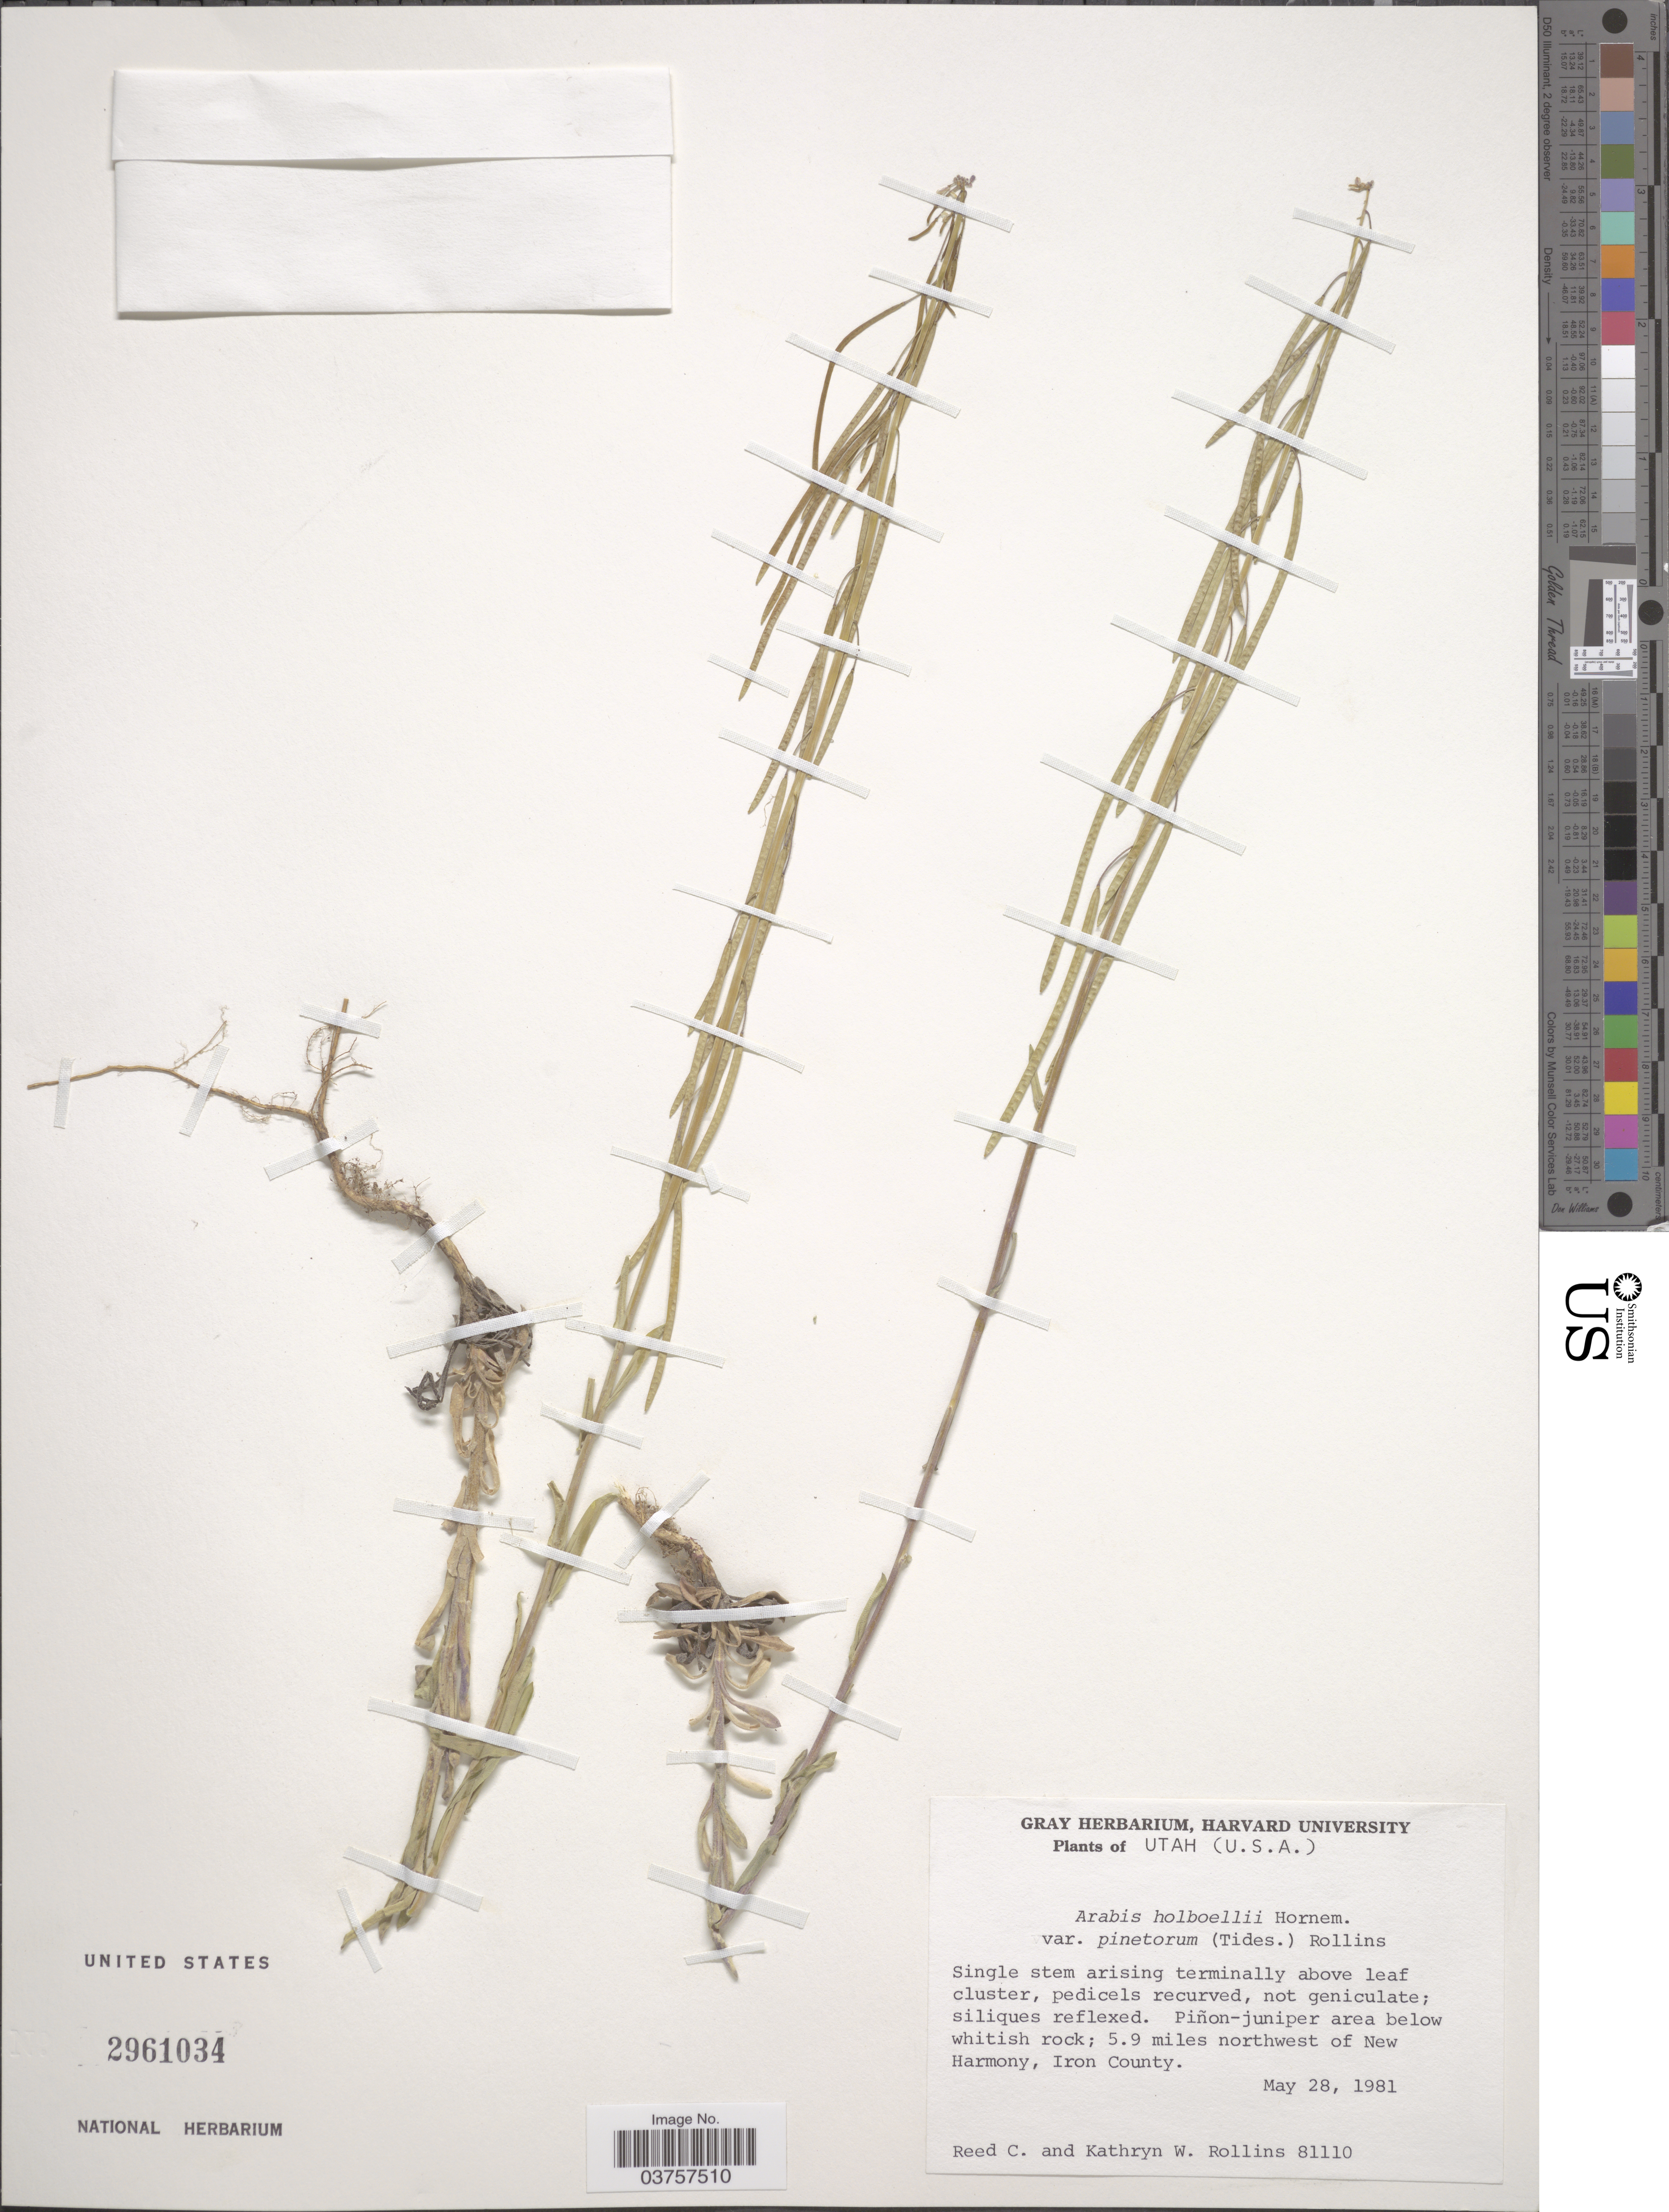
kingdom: Plantae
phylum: Tracheophyta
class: Magnoliopsida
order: Brassicales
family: Brassicaceae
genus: Arabis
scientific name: Arabis holboellii var. pinetorum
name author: (Tidestr.) Rollins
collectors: R. C. Rollins & K. W. Rollins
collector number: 81110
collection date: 1981-05-28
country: United States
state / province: Utah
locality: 5.9 miles northwest of New Harmony, Iron County.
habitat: pinon-juniper area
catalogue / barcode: US 2961034